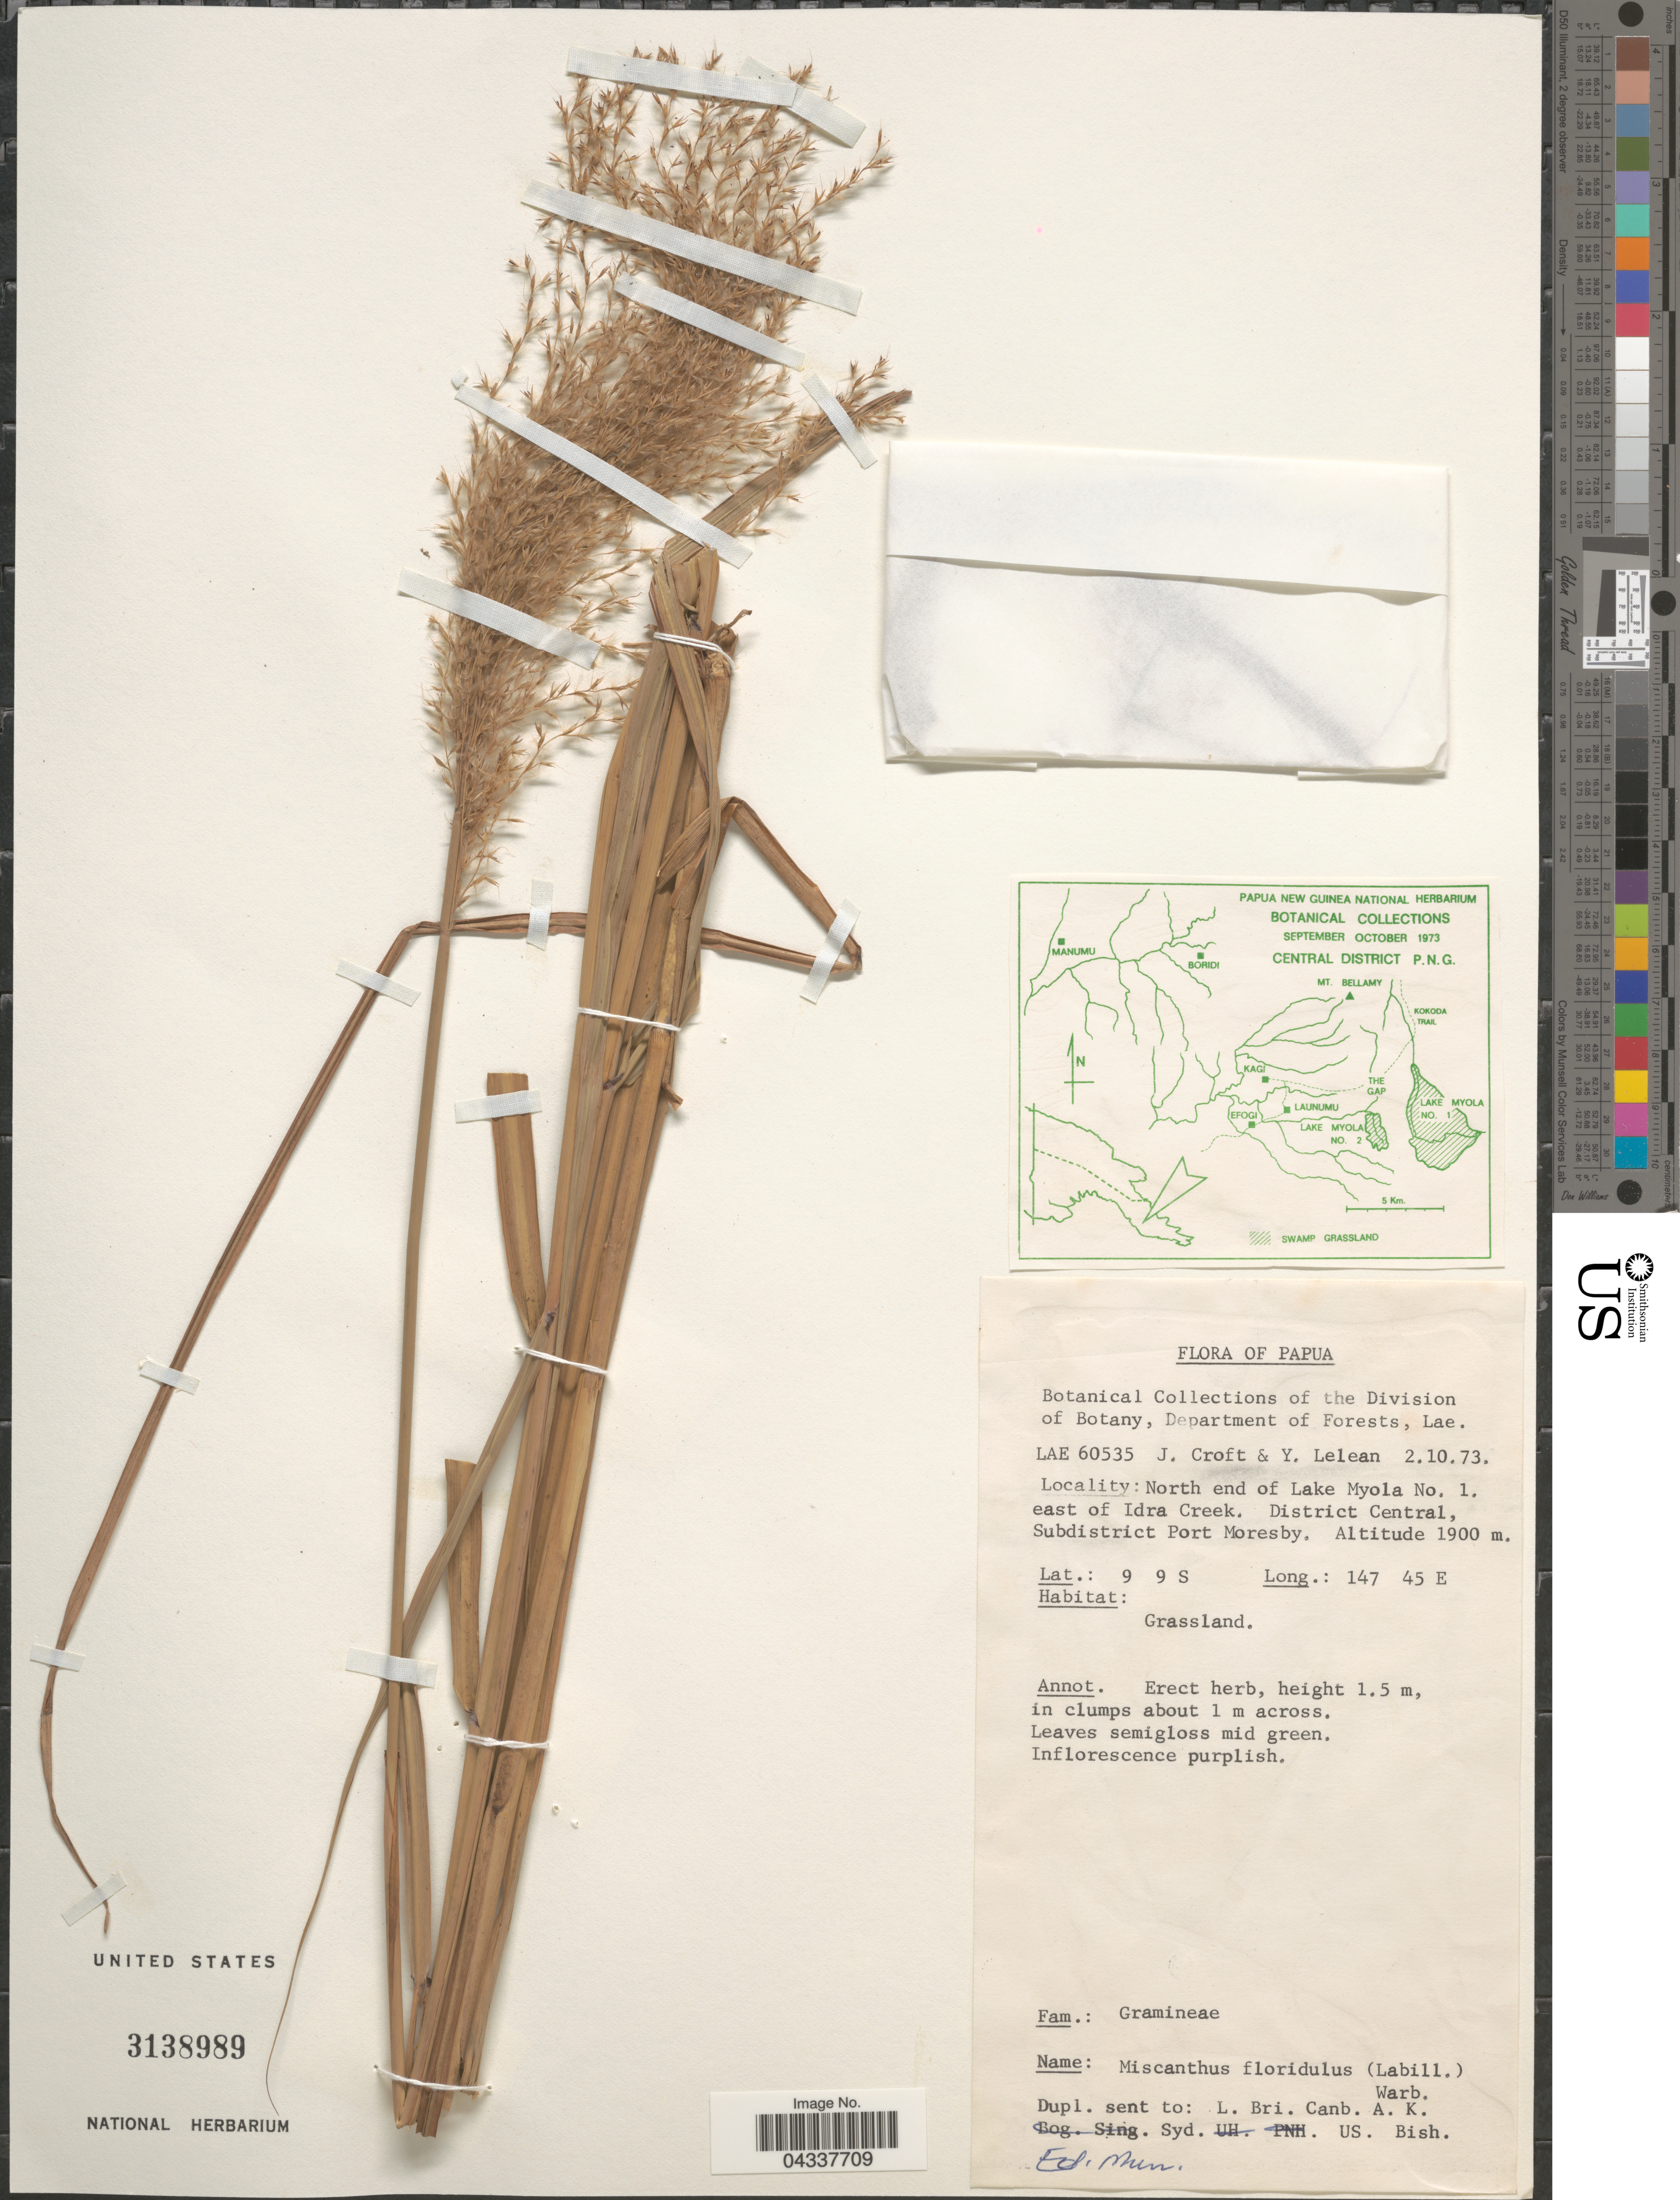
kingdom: Plantae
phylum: Tracheophyta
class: Liliopsida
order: Poales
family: Poaceae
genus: Miscanthus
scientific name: Miscanthus floridulus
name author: (Labill.) Warb.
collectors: J. Croft & Y. Lelean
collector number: LAE60535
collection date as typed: Transcribed d/m/y: 2/10/73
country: Papua New Guinea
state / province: Central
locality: North end of Lake Myola No. 1, east of Idra Creek. District Central, Subdistrict Port Moresby.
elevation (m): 1900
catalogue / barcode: US 3138989